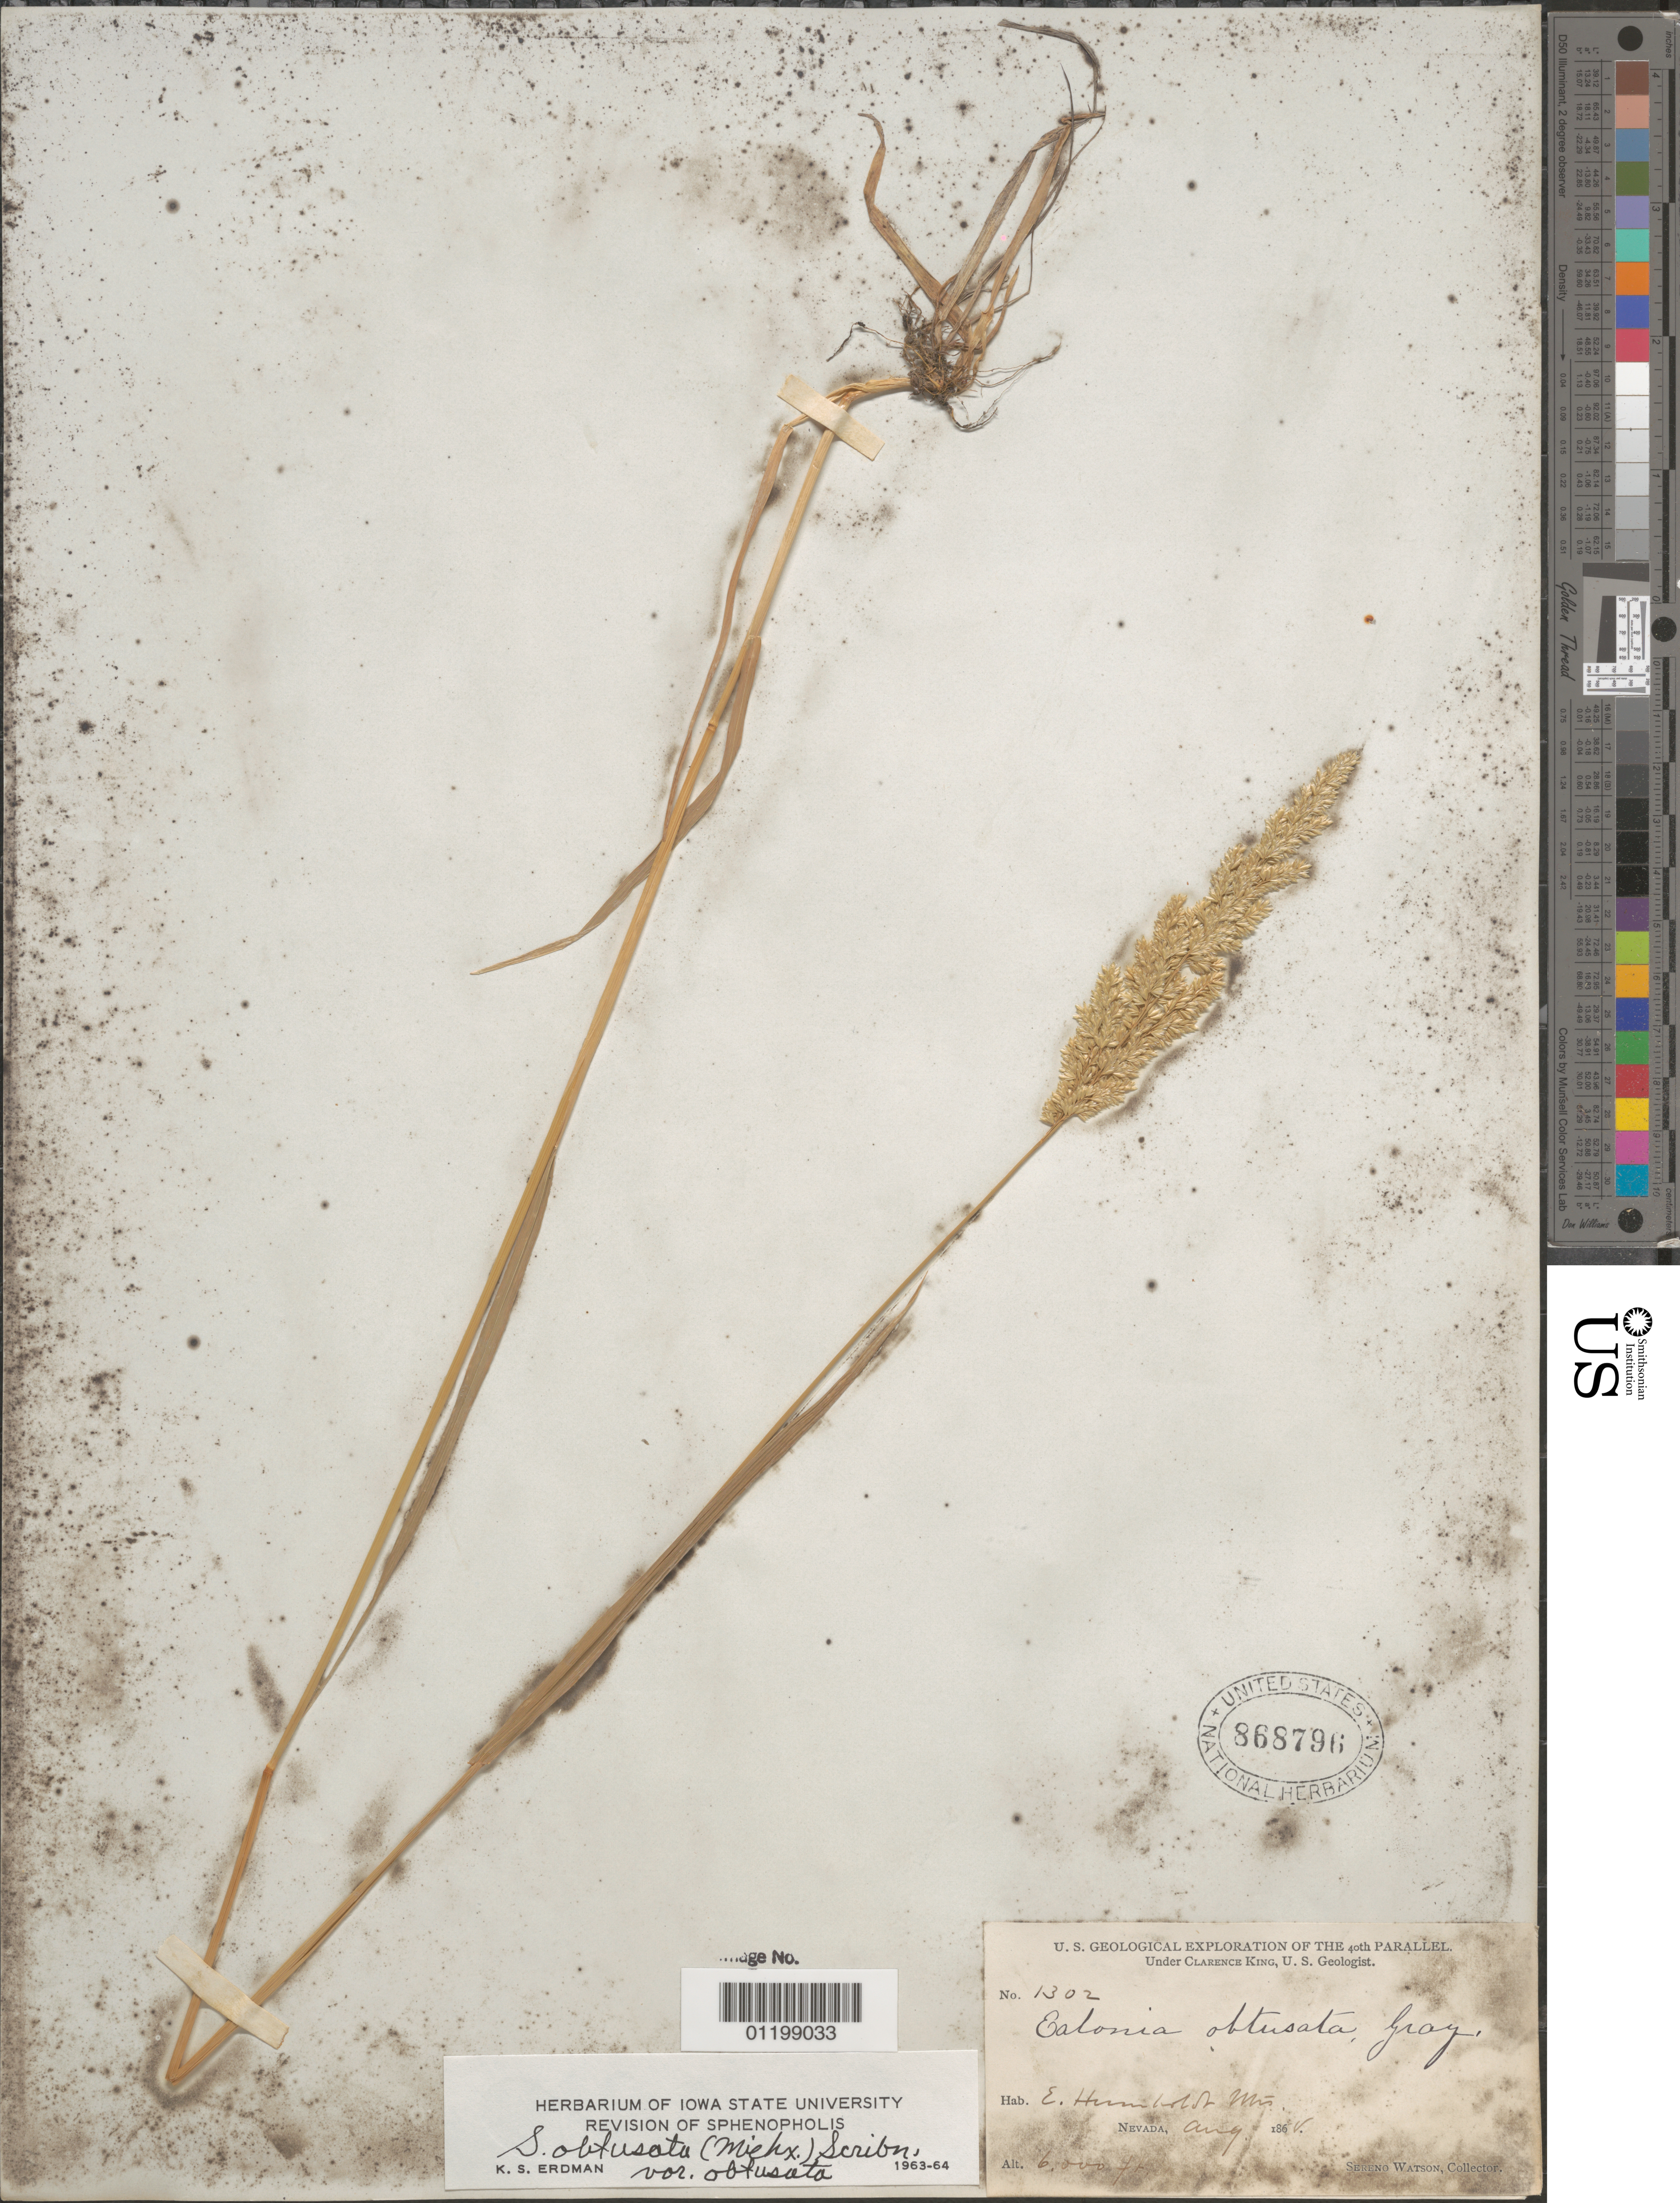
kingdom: Plantae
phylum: Tracheophyta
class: Liliopsida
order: Poales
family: Poaceae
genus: Sphenopholis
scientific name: Sphenopholis obtusata var. obtusata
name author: (Michx.) Scribn.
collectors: S. Watson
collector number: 1302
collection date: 1868-08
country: United States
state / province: Nevada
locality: E. Humboldt Mts.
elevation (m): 1829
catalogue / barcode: US 868796